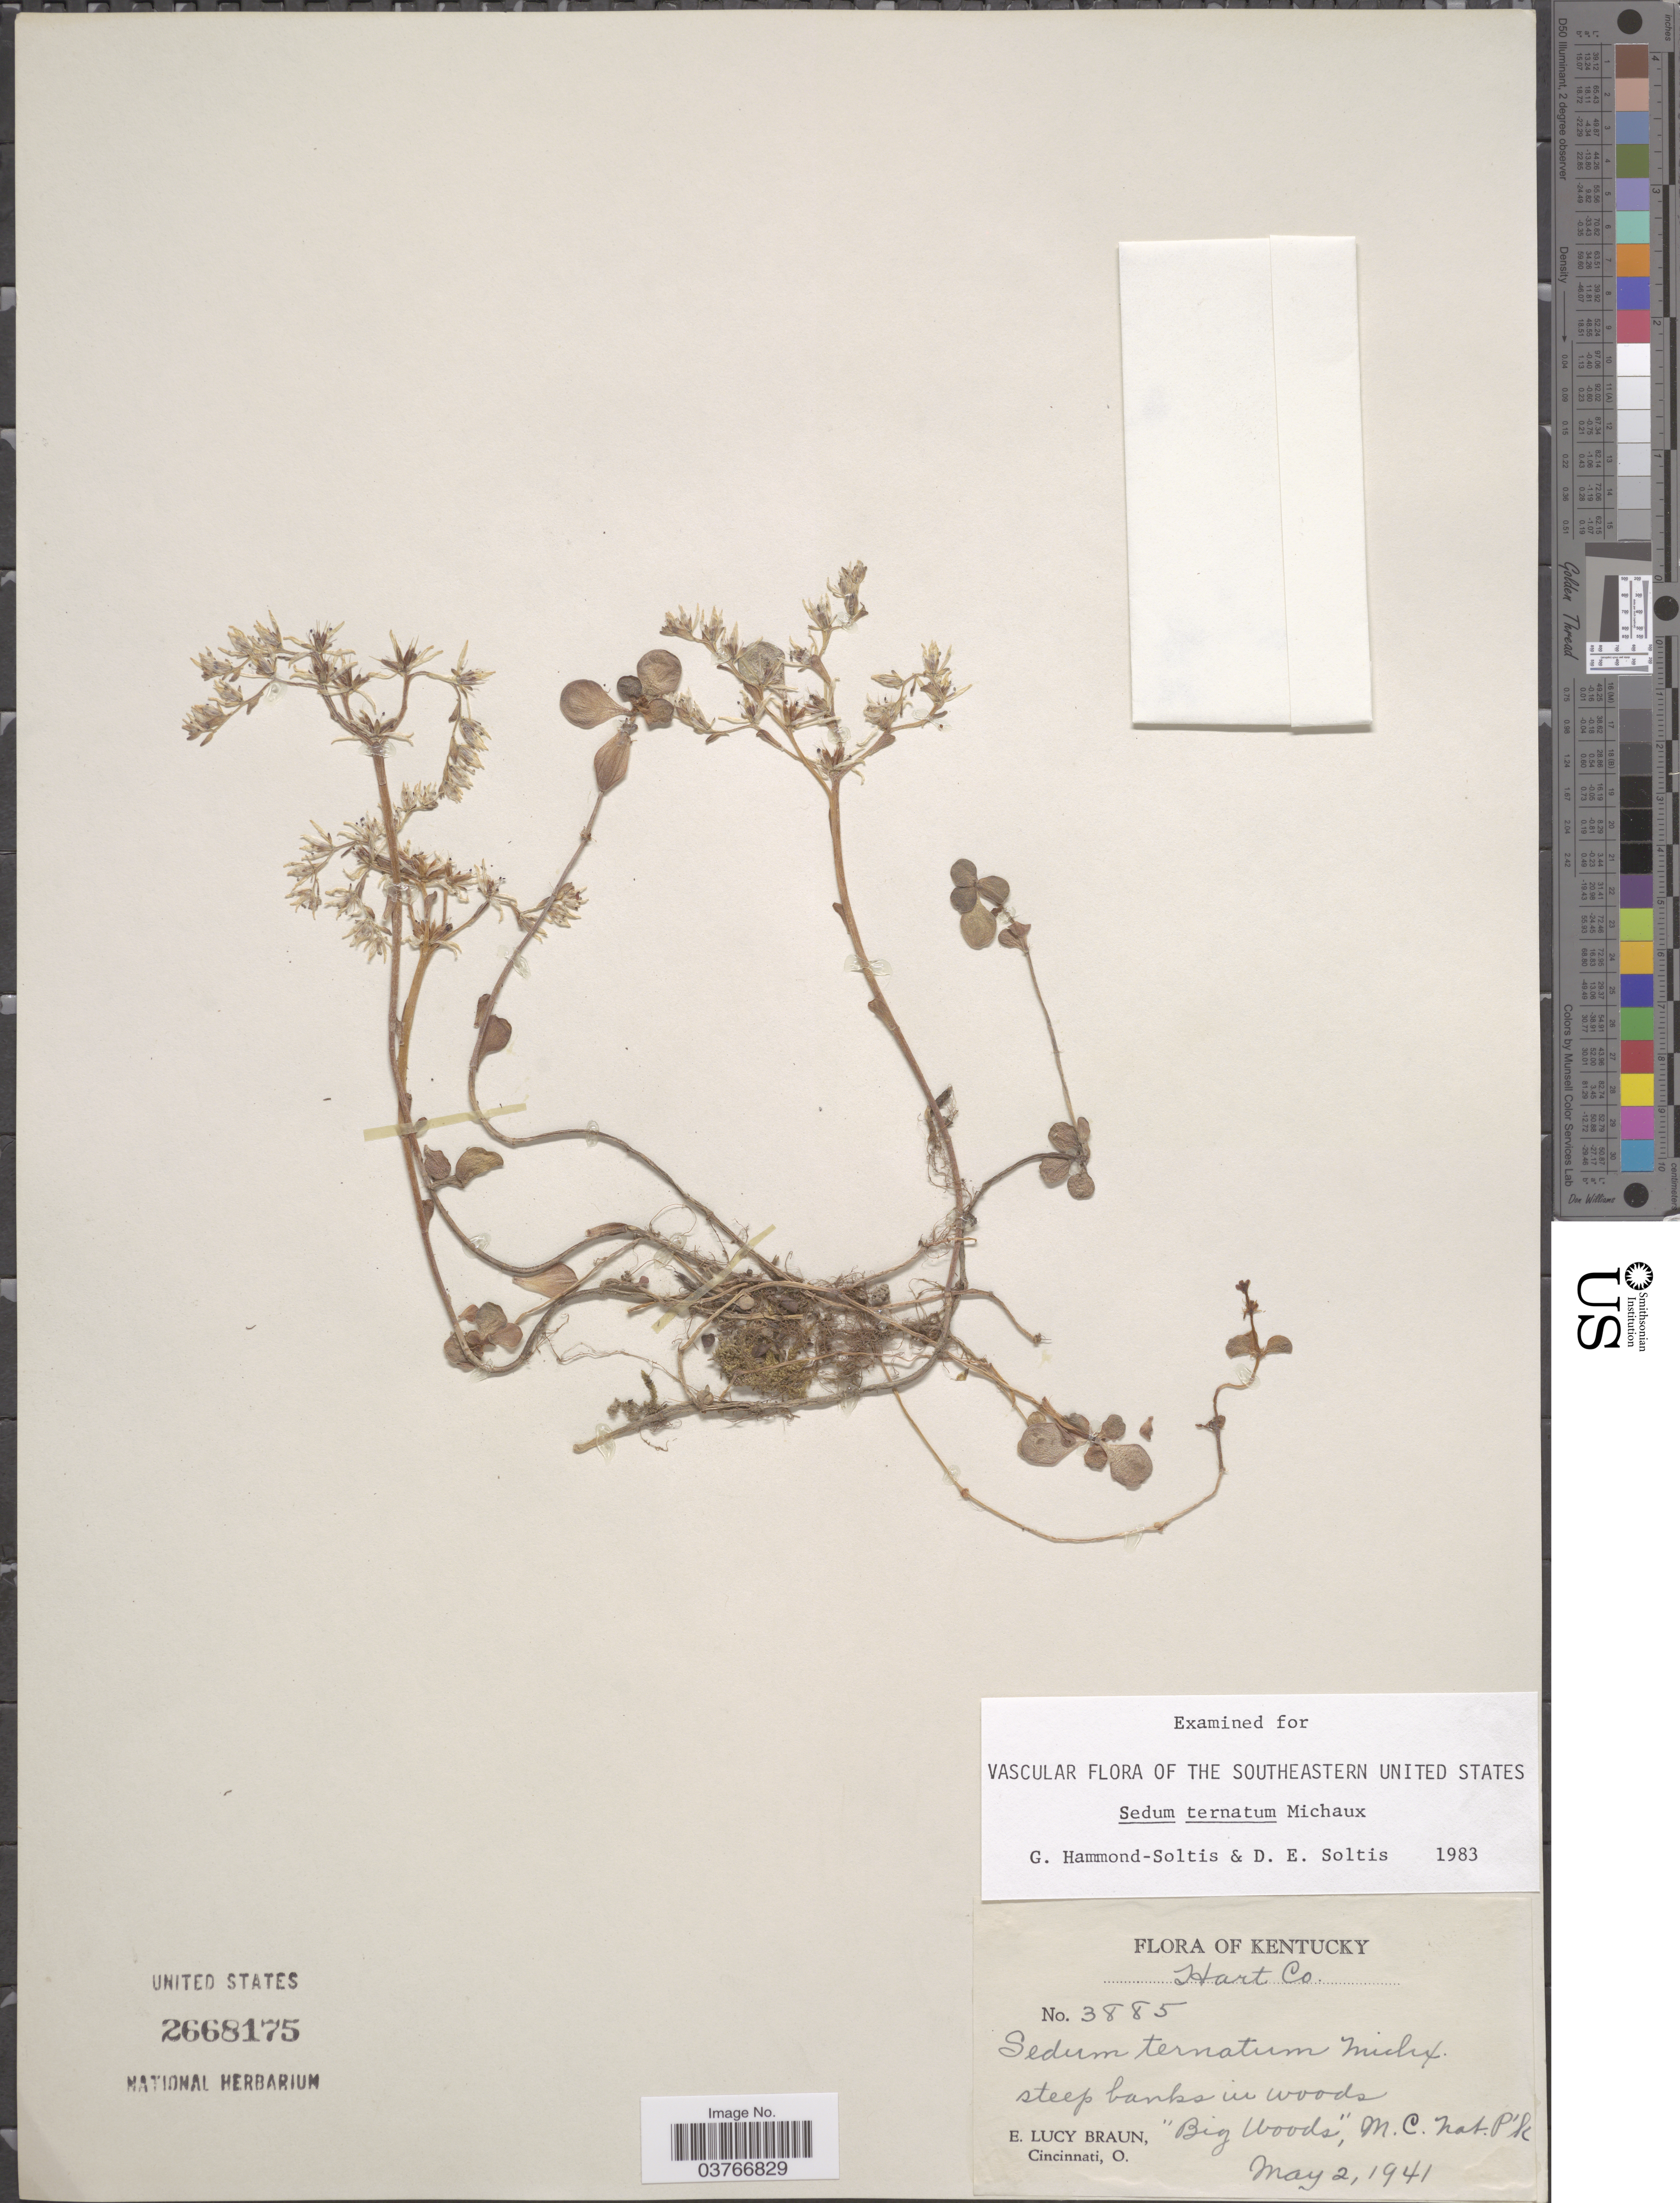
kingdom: Plantae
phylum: Tracheophyta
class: Magnoliopsida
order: Saxifragales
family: Crassulaceae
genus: Sedum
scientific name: Sedum ternatum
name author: Michx.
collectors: E. L. Braun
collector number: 3885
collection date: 1941-05-02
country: United States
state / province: Kentucky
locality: Hart Co. "Big Woods", M.C. Nat. P'k.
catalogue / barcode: US 2668175